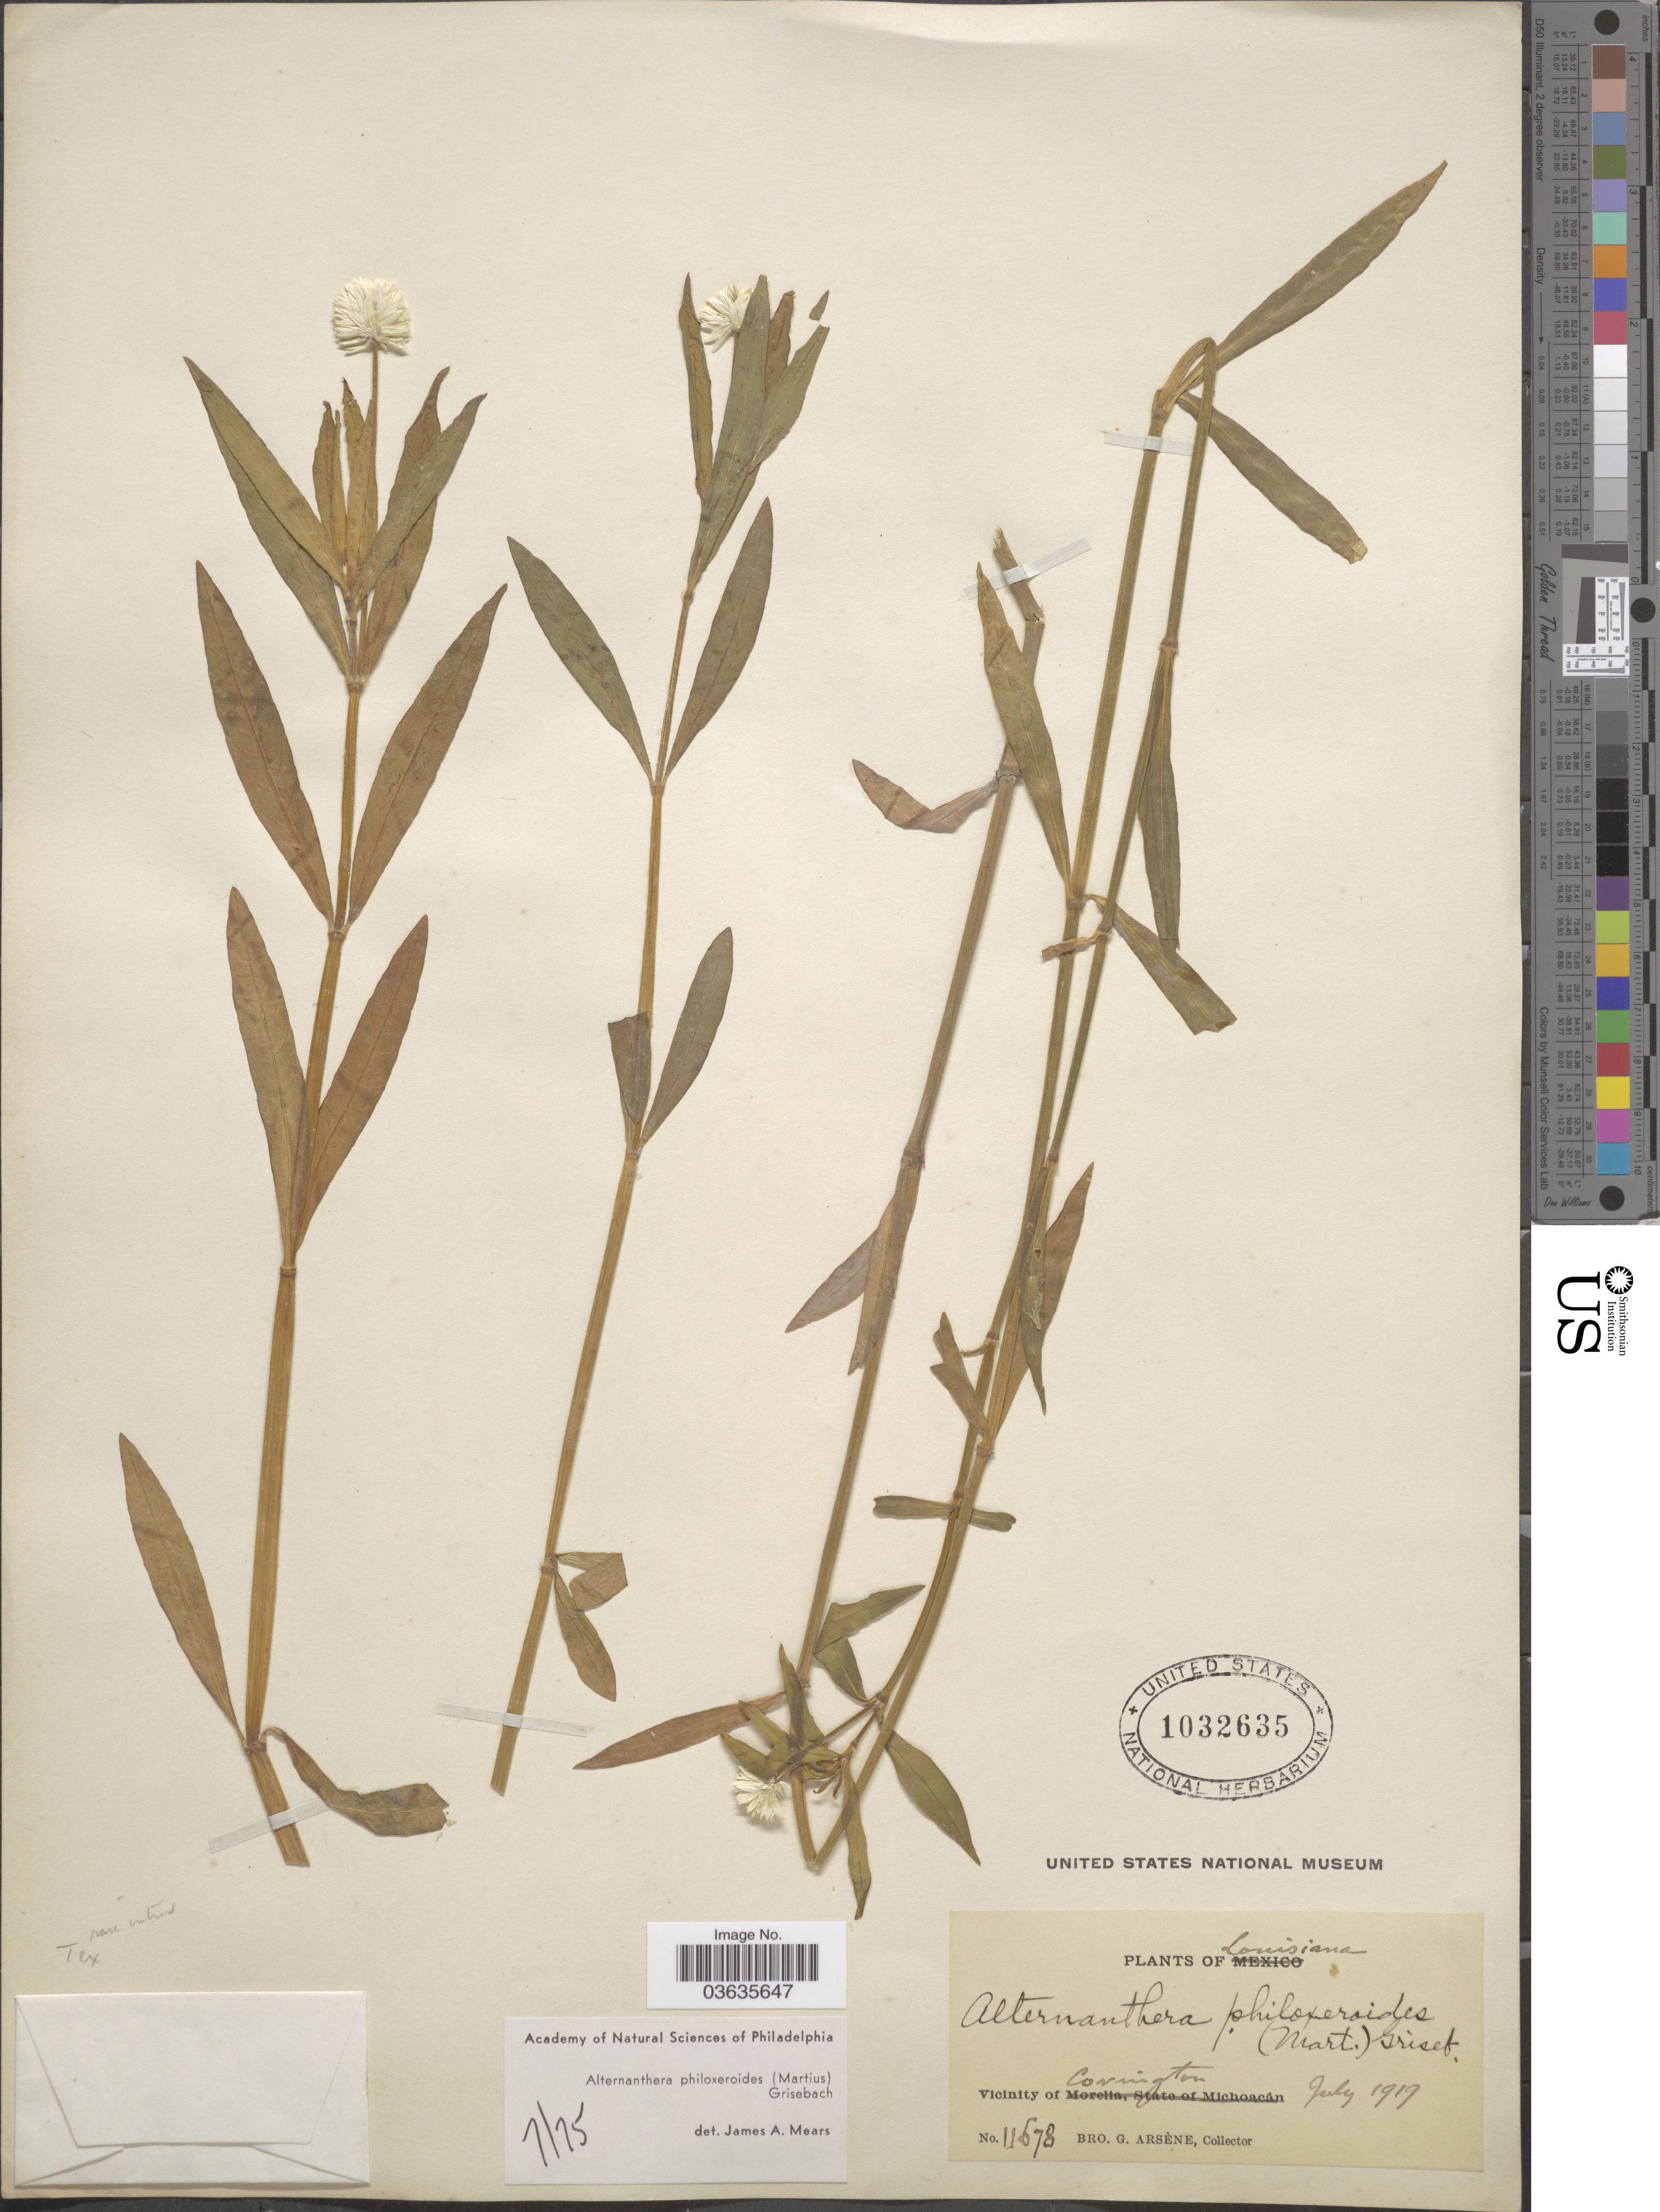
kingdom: Plantae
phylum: Tracheophyta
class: Magnoliopsida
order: Caryophyllales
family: Amaranthaceae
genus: Alternanthera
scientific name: Alternanthera philoxeroides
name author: (Mart.) Griseb.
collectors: Bro. G. Arsène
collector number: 11678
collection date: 1919-07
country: United States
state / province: Louisiana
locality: Vicinity of Covington.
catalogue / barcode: US 1032635